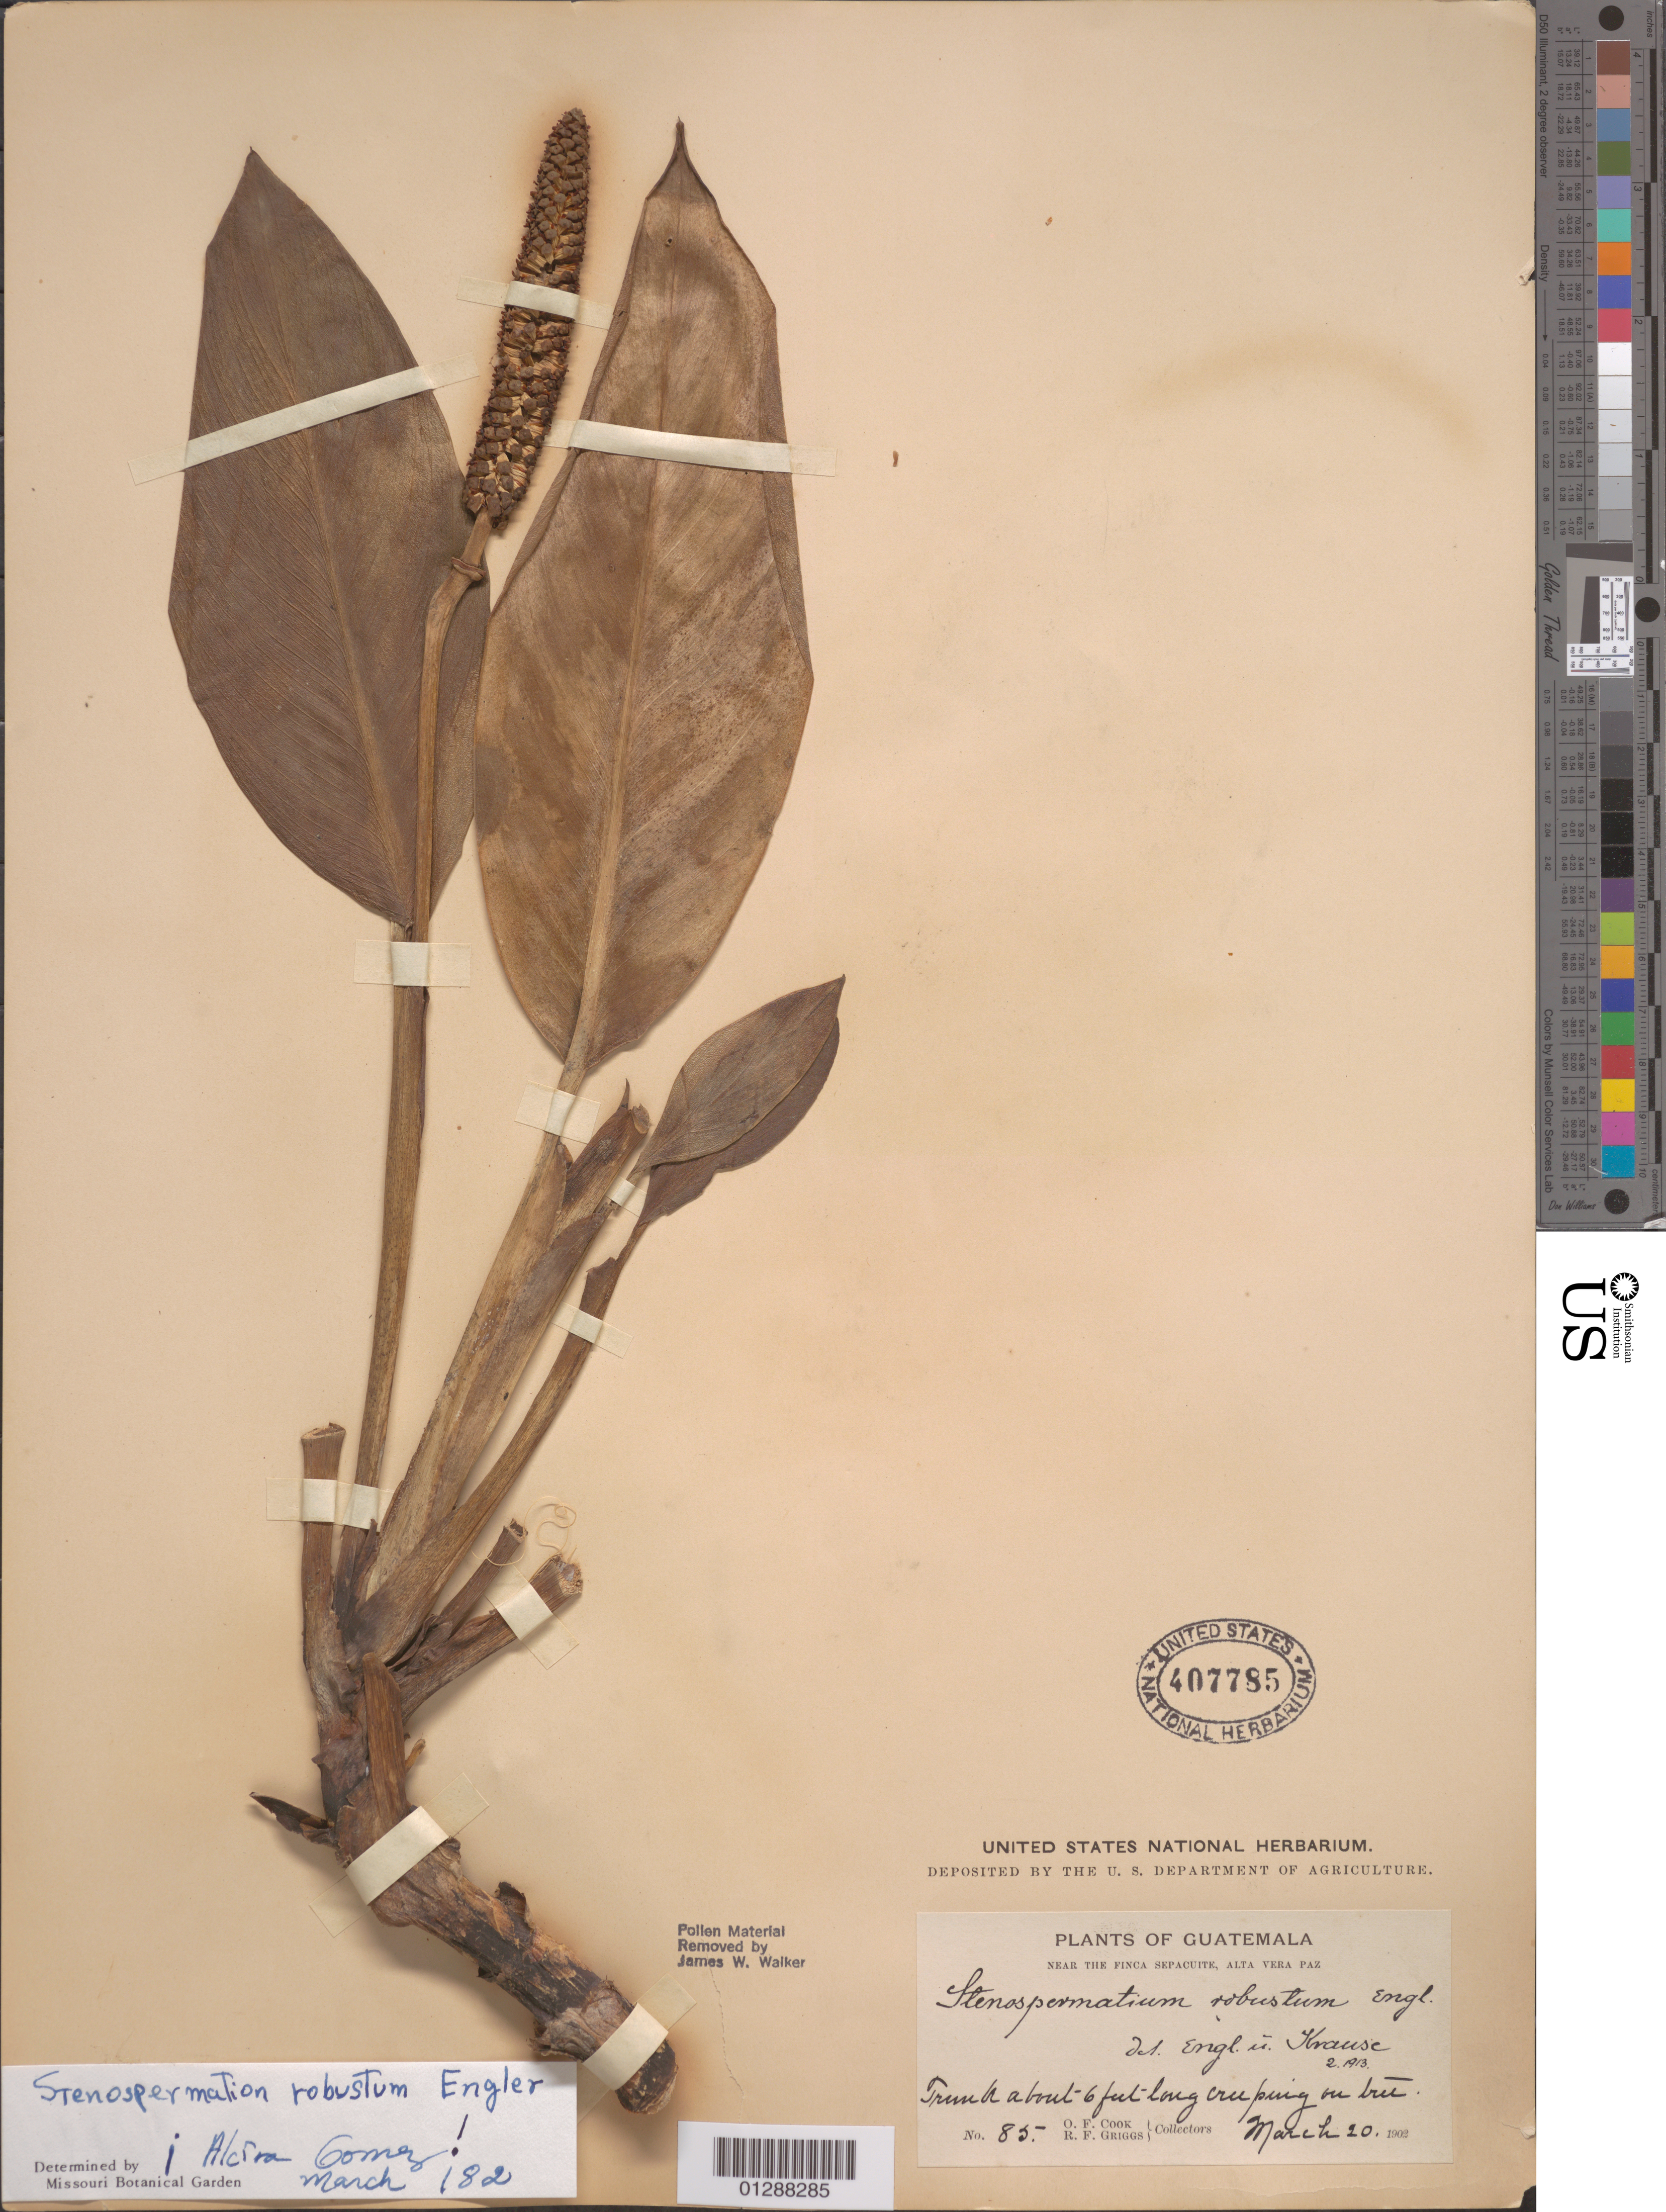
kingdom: Plantae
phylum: Tracheophyta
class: Liliopsida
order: Alismatales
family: Araceae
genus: Stenospermation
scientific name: Stenospermation robustum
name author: Engl.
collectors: O. F. Cook & R. F. Griggs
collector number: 85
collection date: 1902-03-20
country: Guatemala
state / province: Alta Verapaz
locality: Near the Finca Sepacuite, Alta Vera Paz.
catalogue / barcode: US 407785